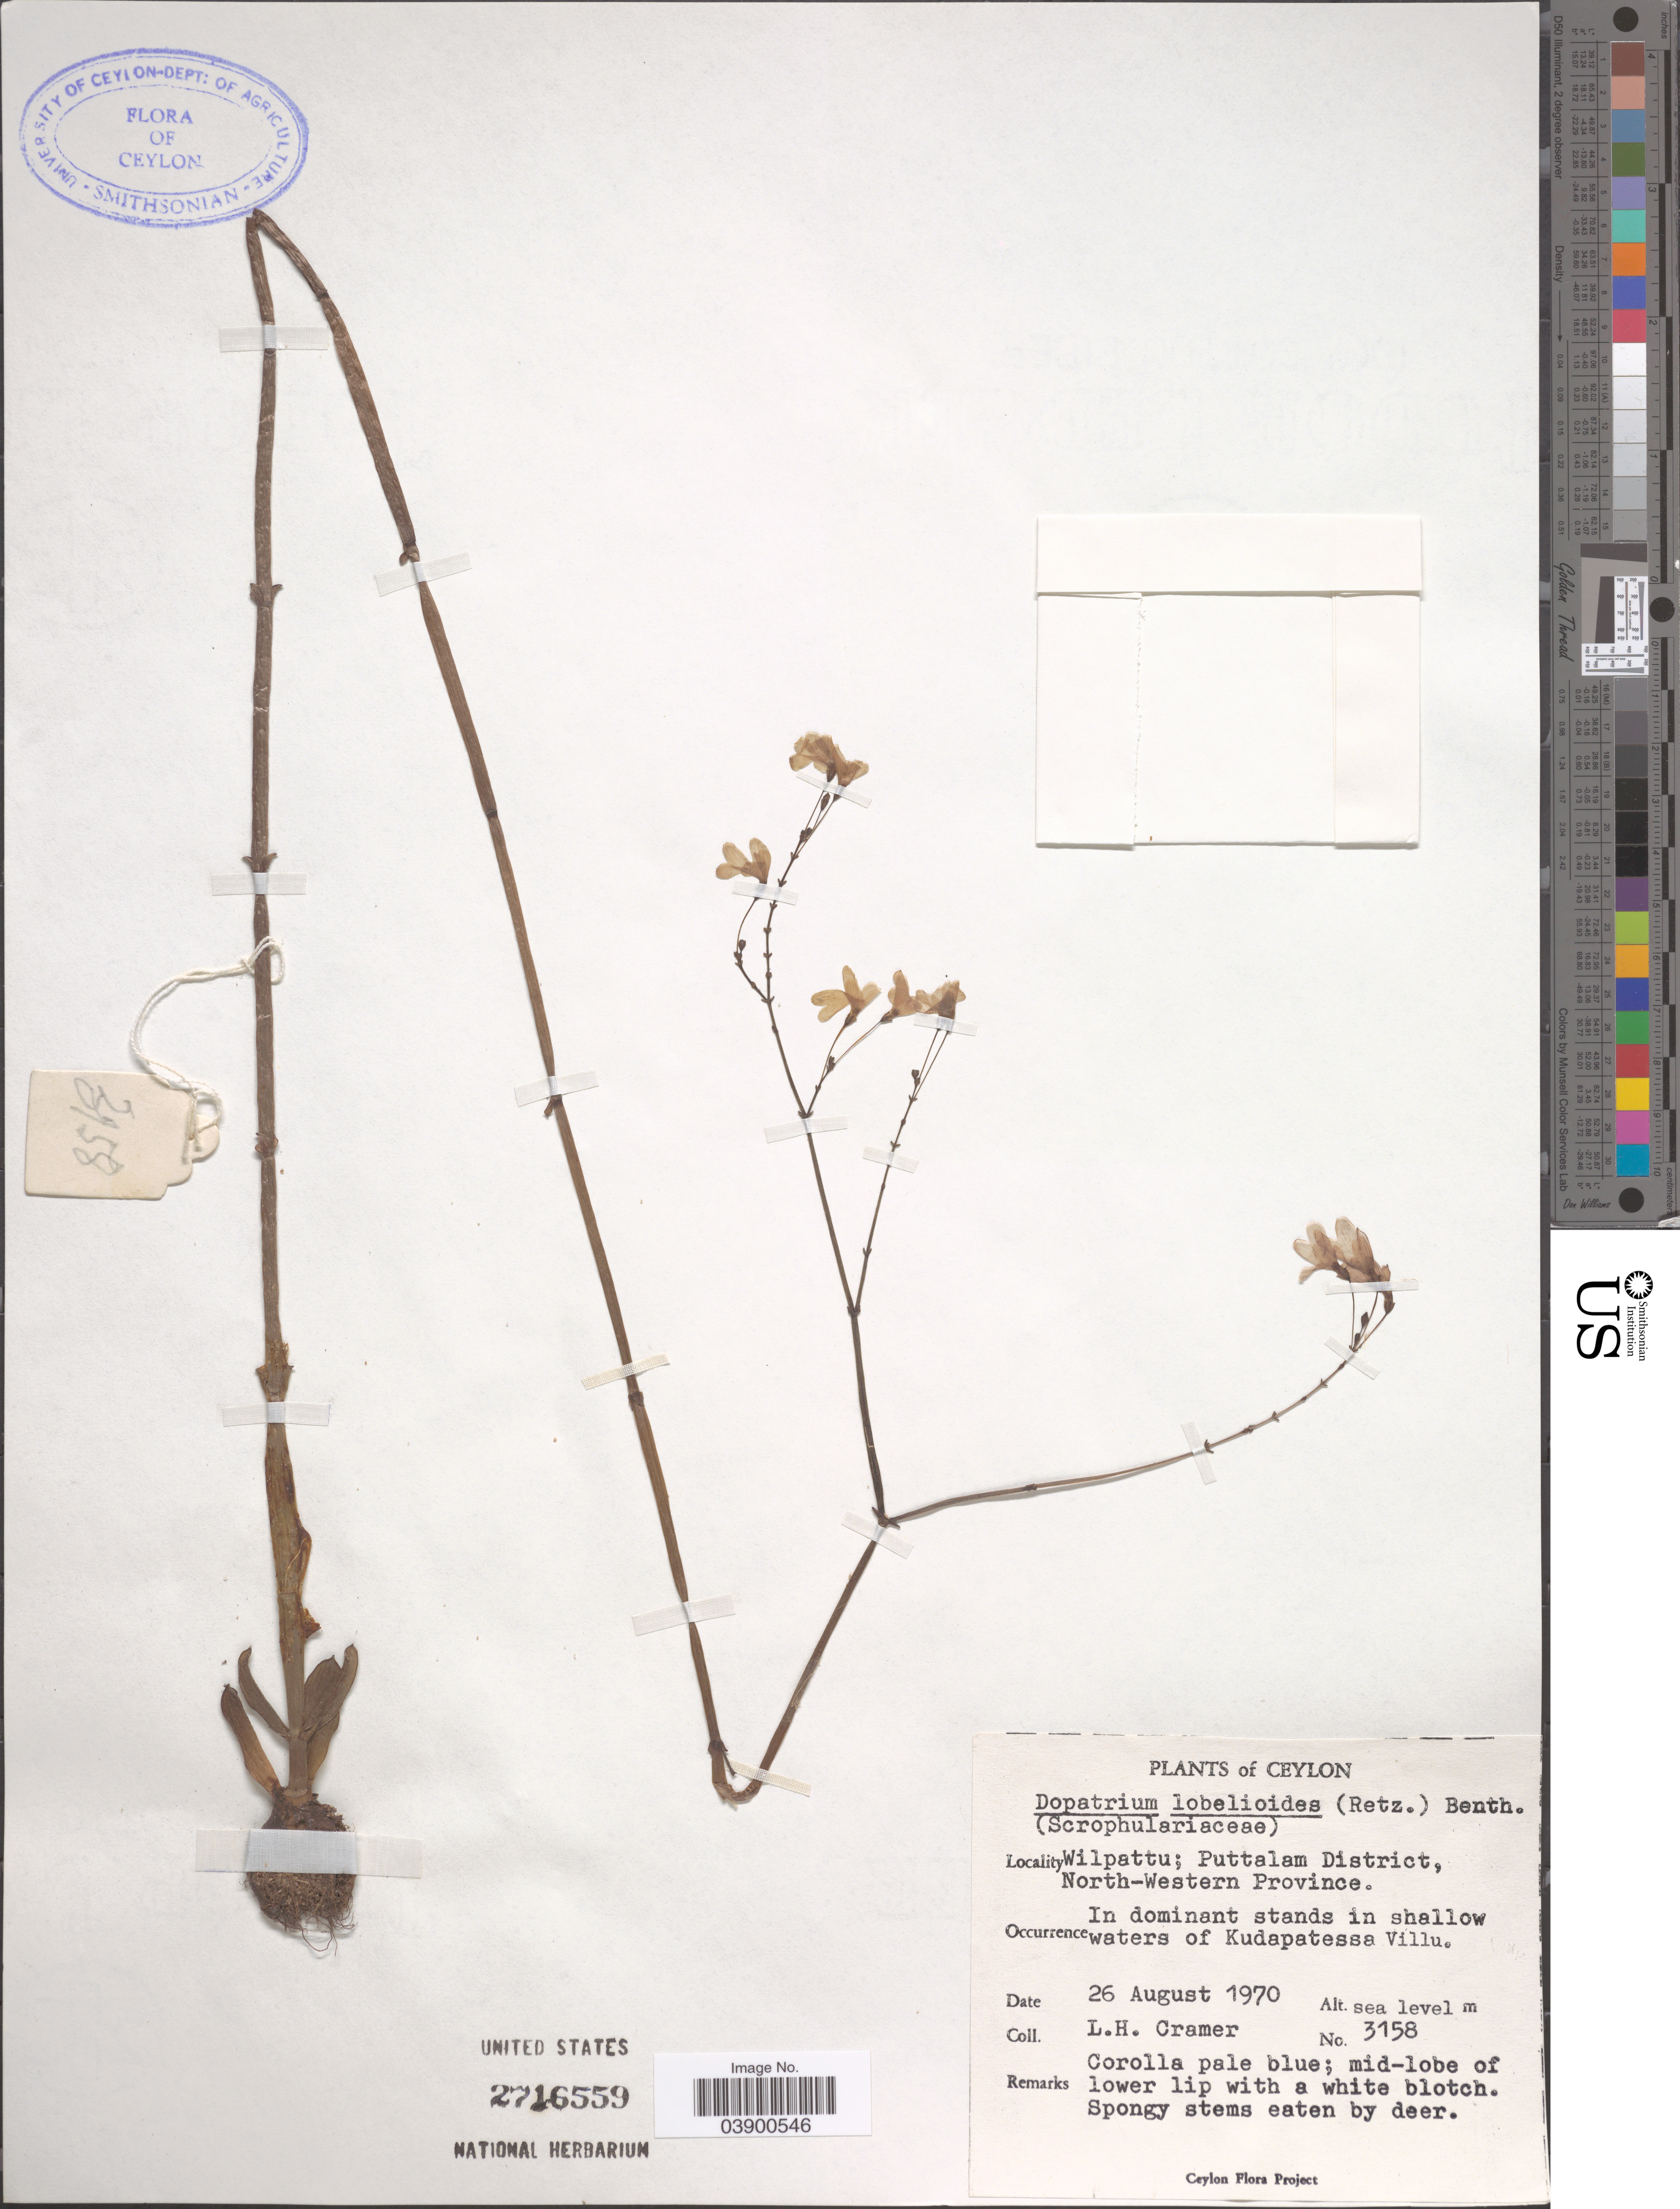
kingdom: Plantae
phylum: Tracheophyta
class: Magnoliopsida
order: Lamiales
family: Plantaginaceae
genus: Dopatrium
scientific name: Dopatrium lobelioides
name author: (Retz.) Benth.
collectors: L. H. Cramer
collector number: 3158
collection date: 1970-08-26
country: Sri Lanka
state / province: North Western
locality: Ceylon. Wilpattu; Puttalam District. In shallow waters of Kudapatessa Villu.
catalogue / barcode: US 2716559